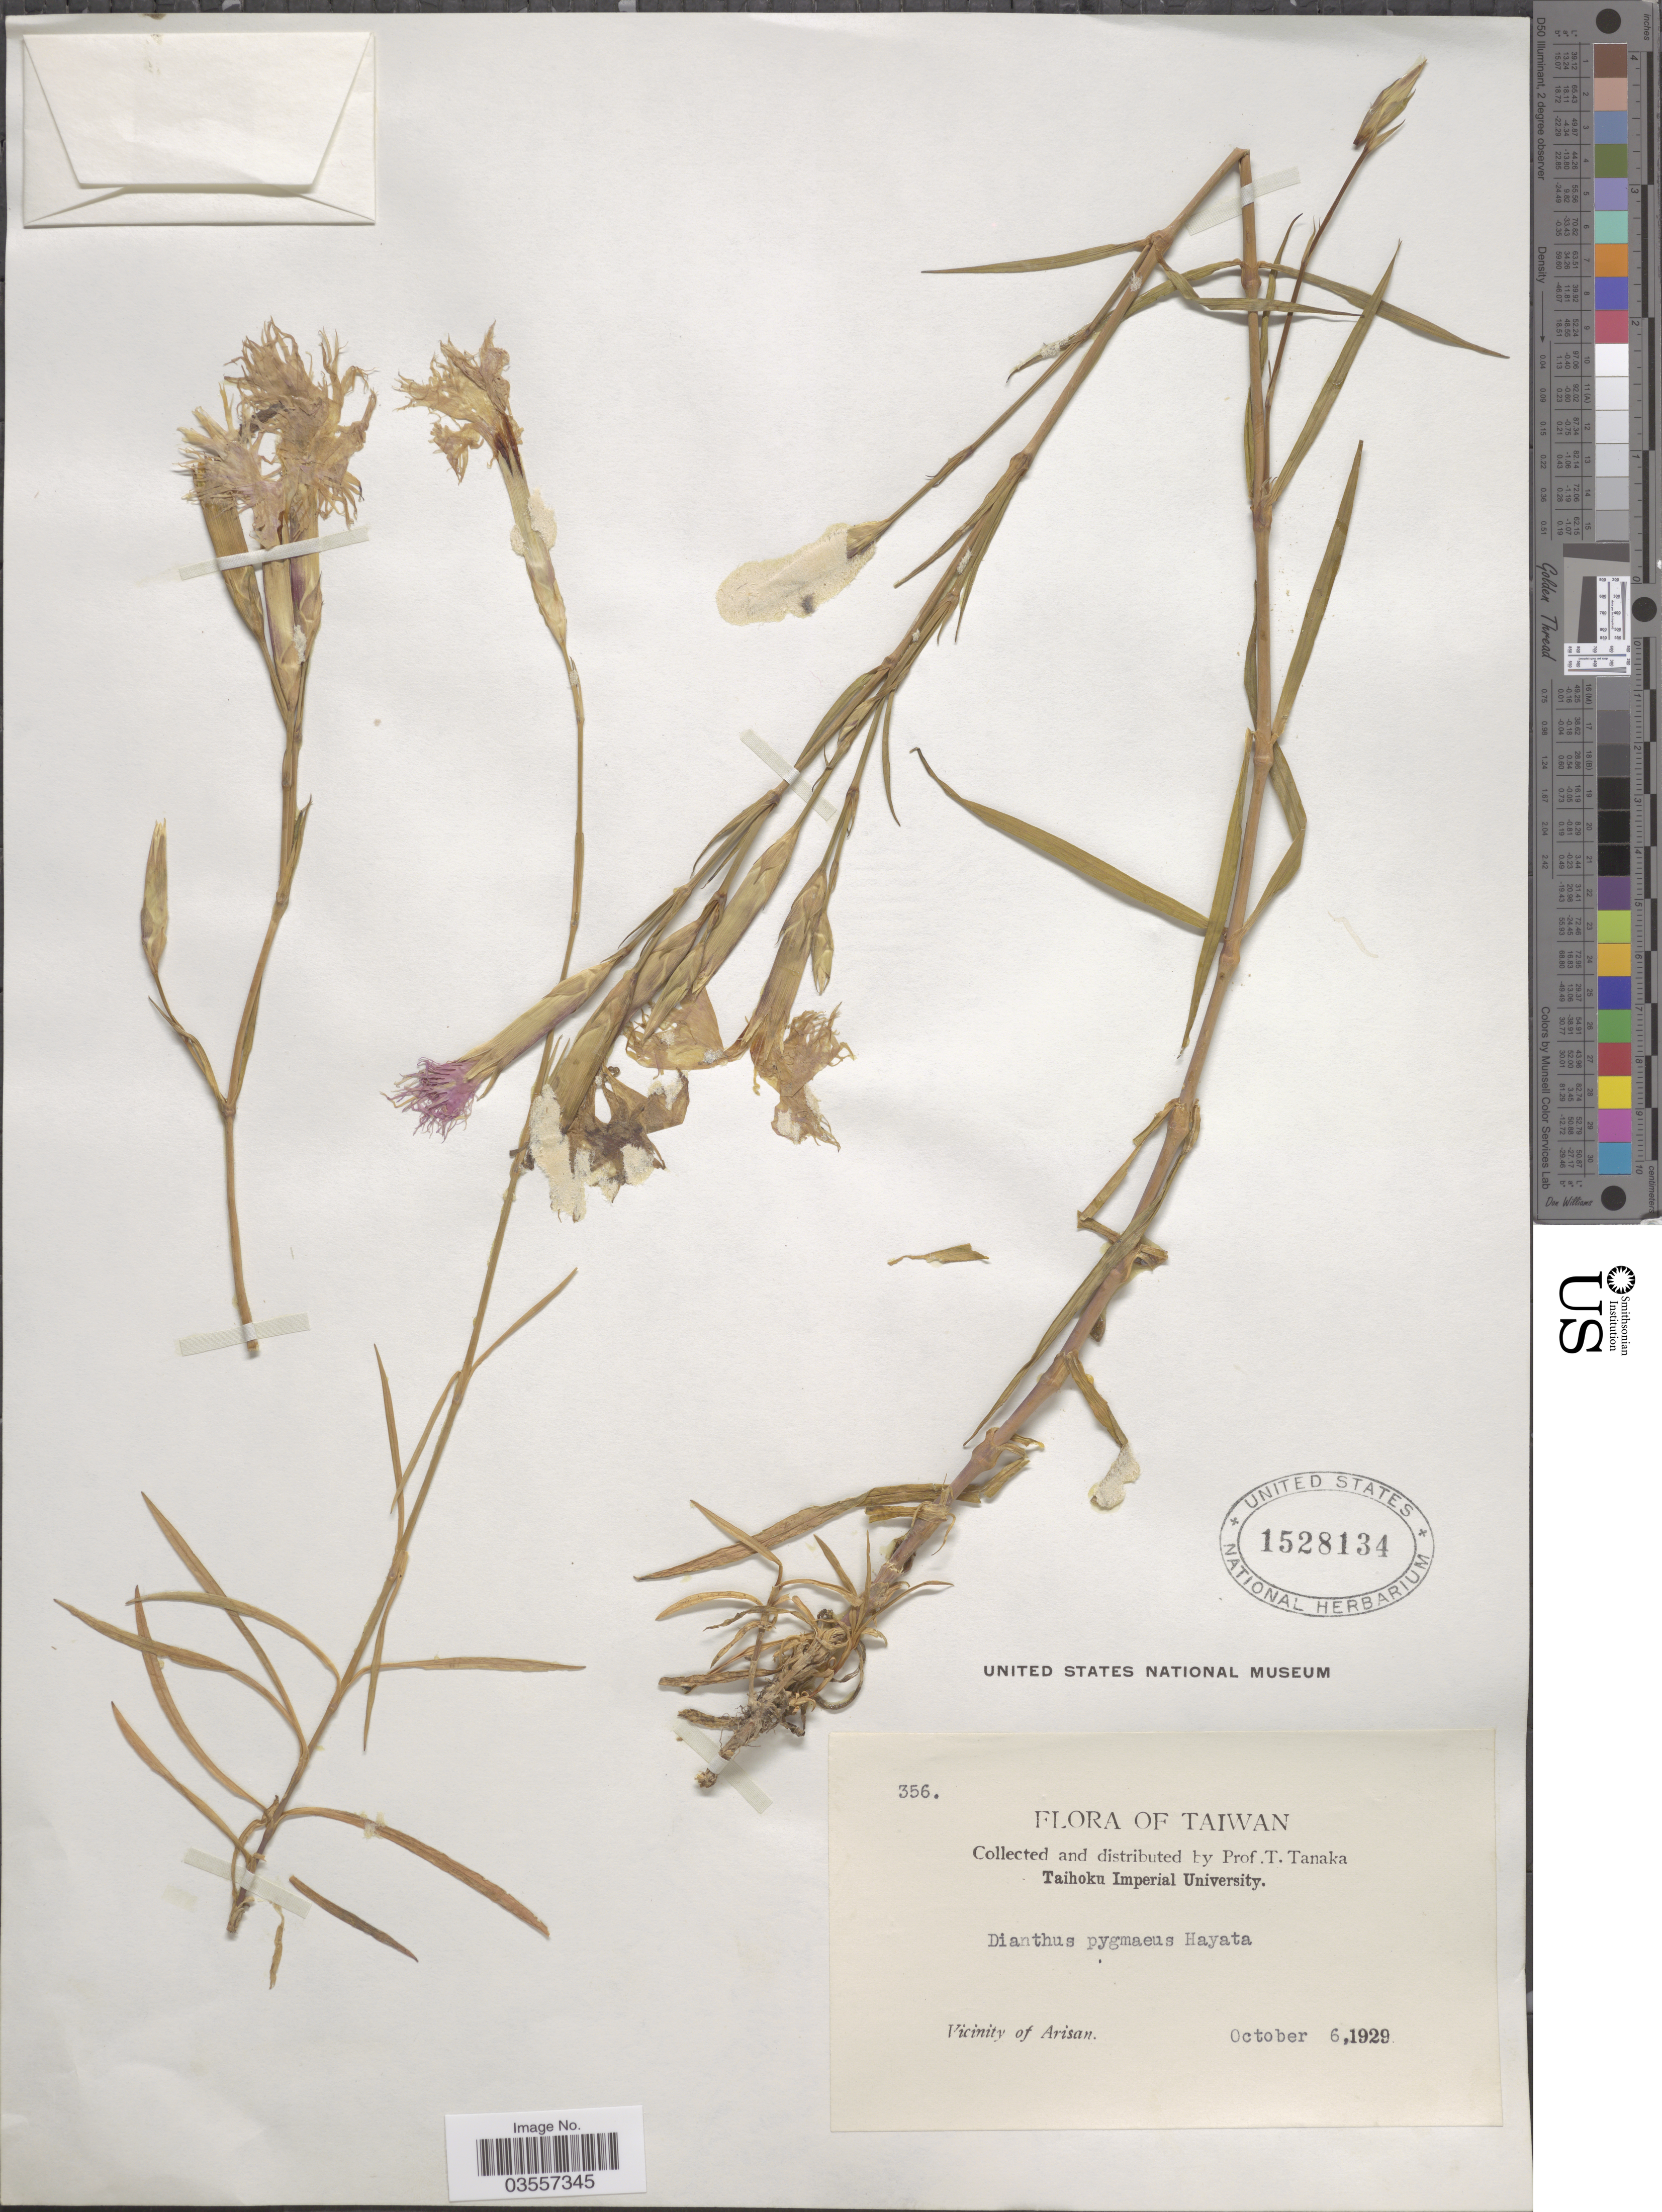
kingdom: Plantae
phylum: Tracheophyta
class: Magnoliopsida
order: Caryophyllales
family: Caryophyllaceae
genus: Dianthus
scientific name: Dianthus pygmaeus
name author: Hayata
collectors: T. Tanaka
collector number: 356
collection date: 1929-10-06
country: Taiwan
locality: Vicinity of Arisan.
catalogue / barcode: US 1528134